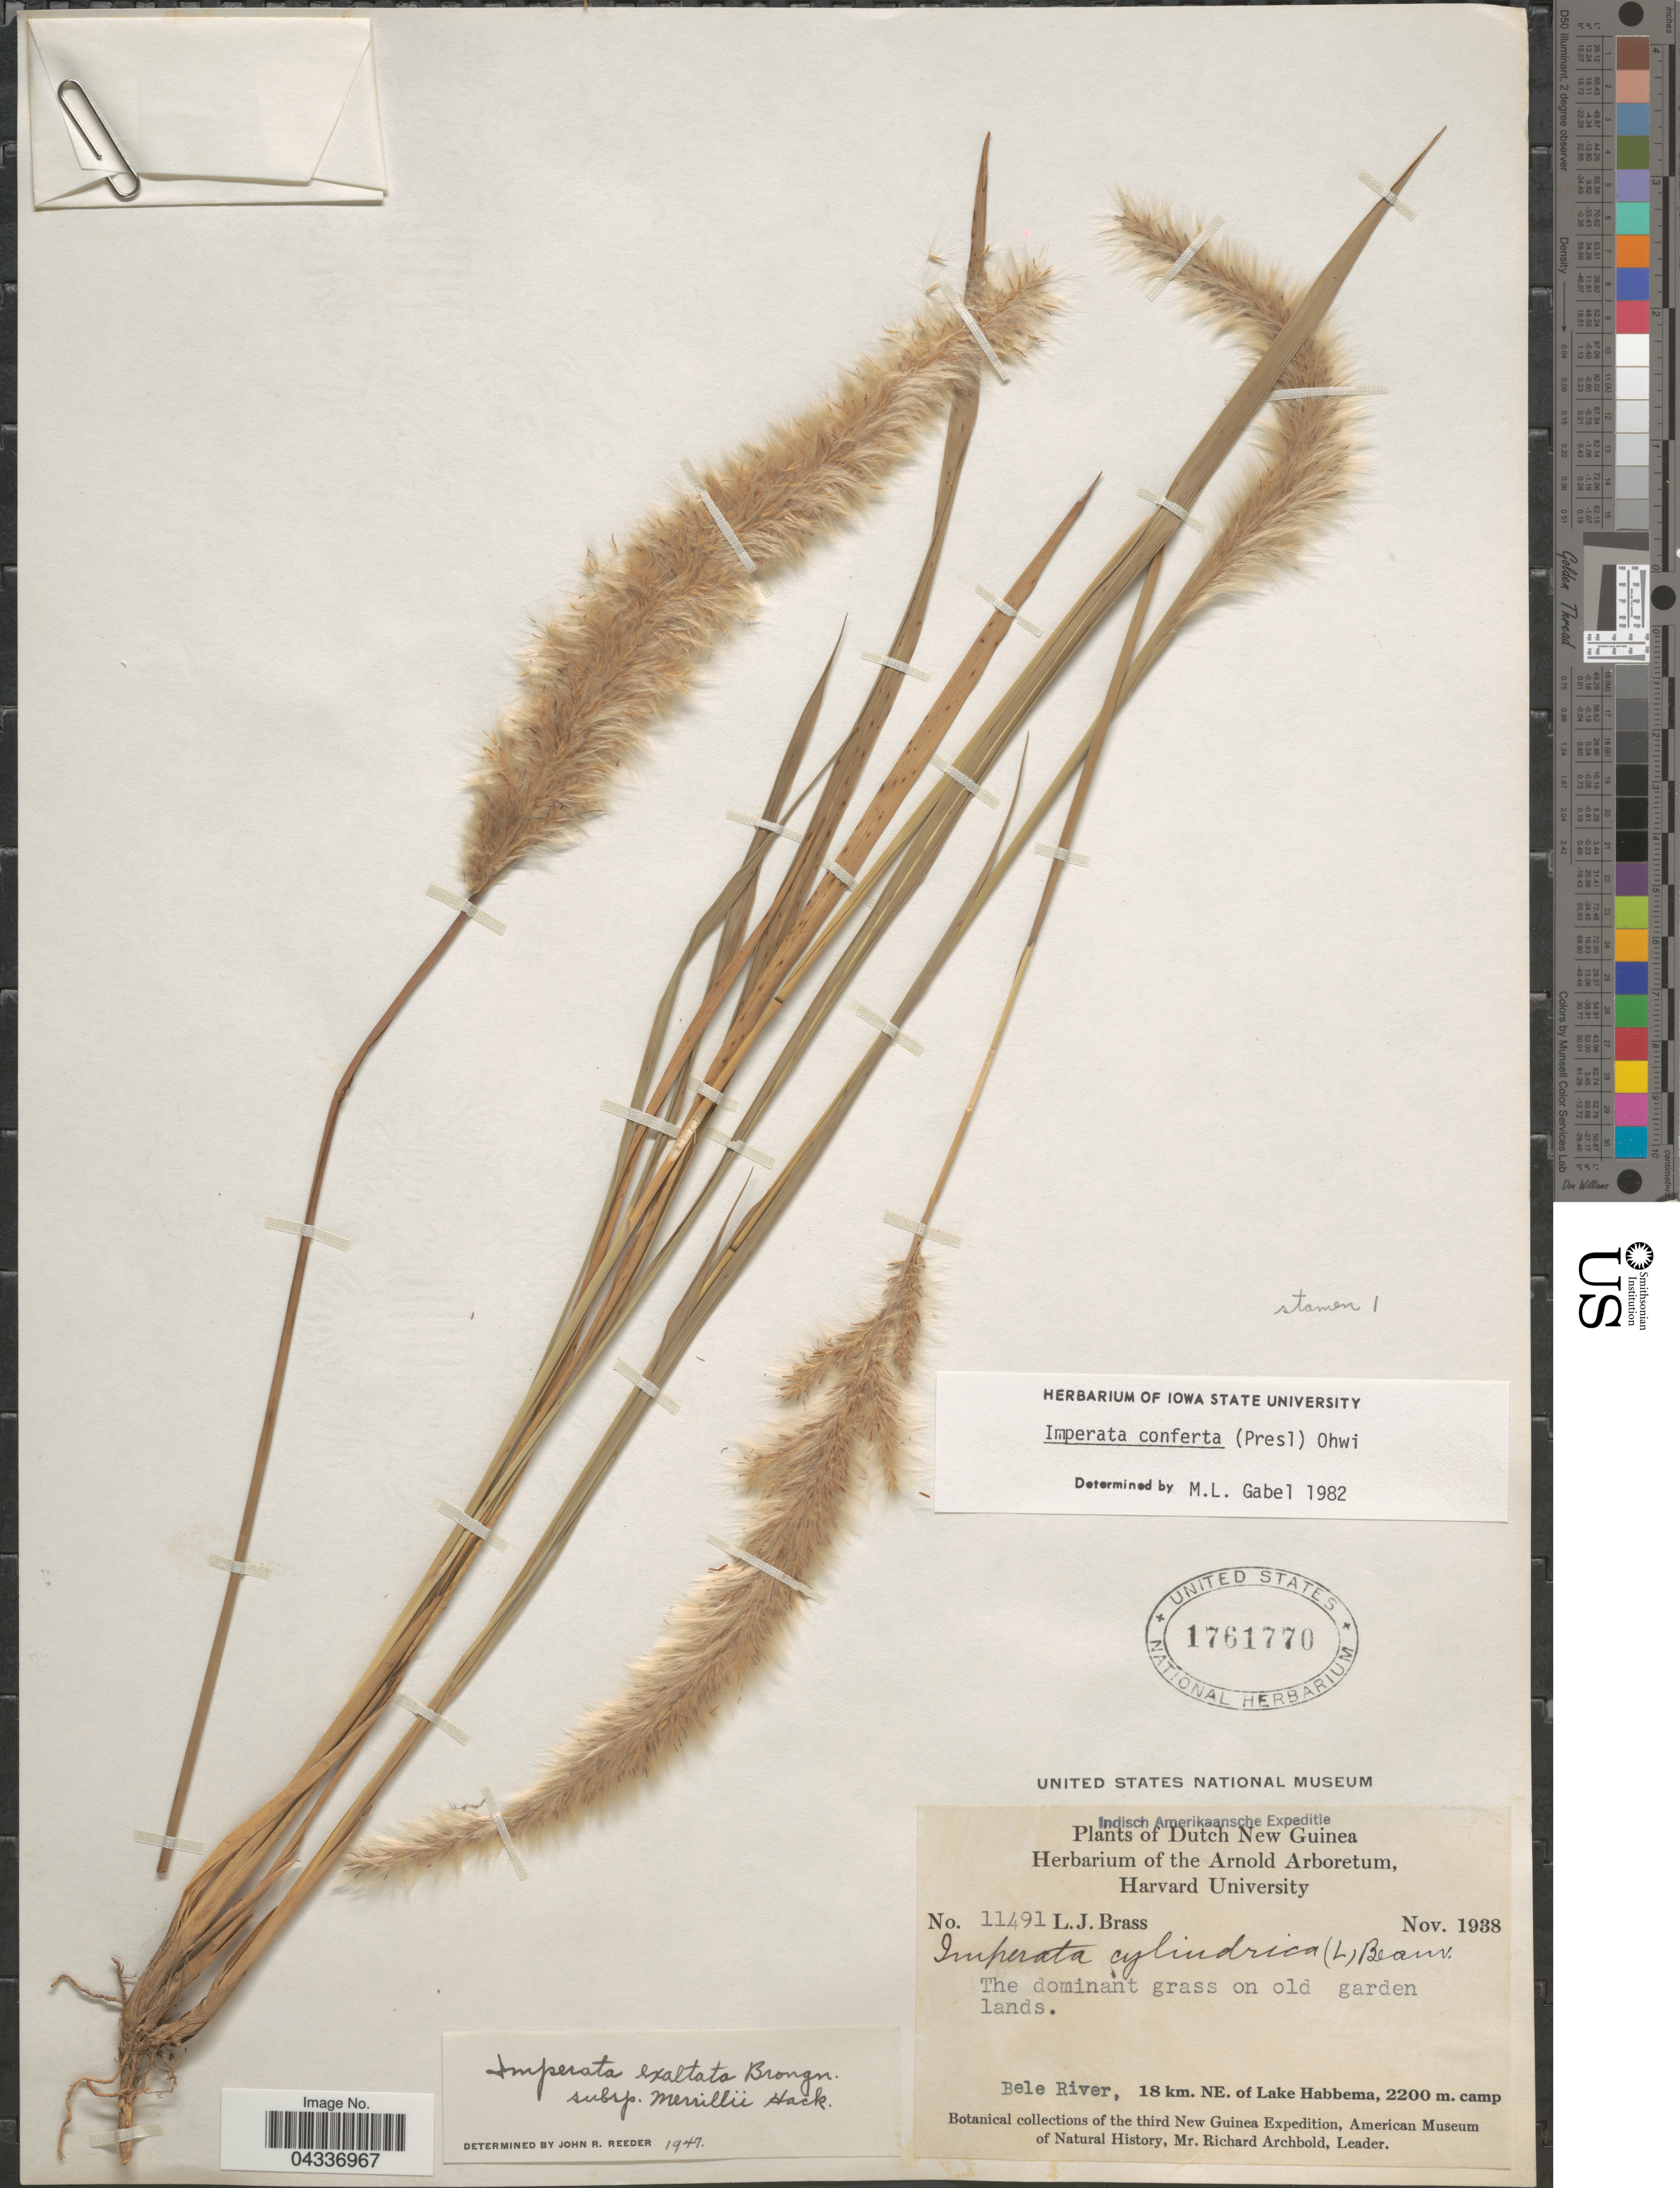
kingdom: Plantae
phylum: Tracheophyta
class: Liliopsida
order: Poales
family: Poaceae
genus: Imperata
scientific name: Imperata conferta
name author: (J. Presl) Ohwi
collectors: L. J. Brass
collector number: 11491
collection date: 1938-11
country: Papua New Guinea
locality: Indisch Amerikaansche Expeditie. Dutch New Guinea. Bele River, 18 km. NE. of Lake Habbema. The third New Guinea Expeidtion, American Museum of Natural History.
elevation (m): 2200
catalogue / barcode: US 1761770